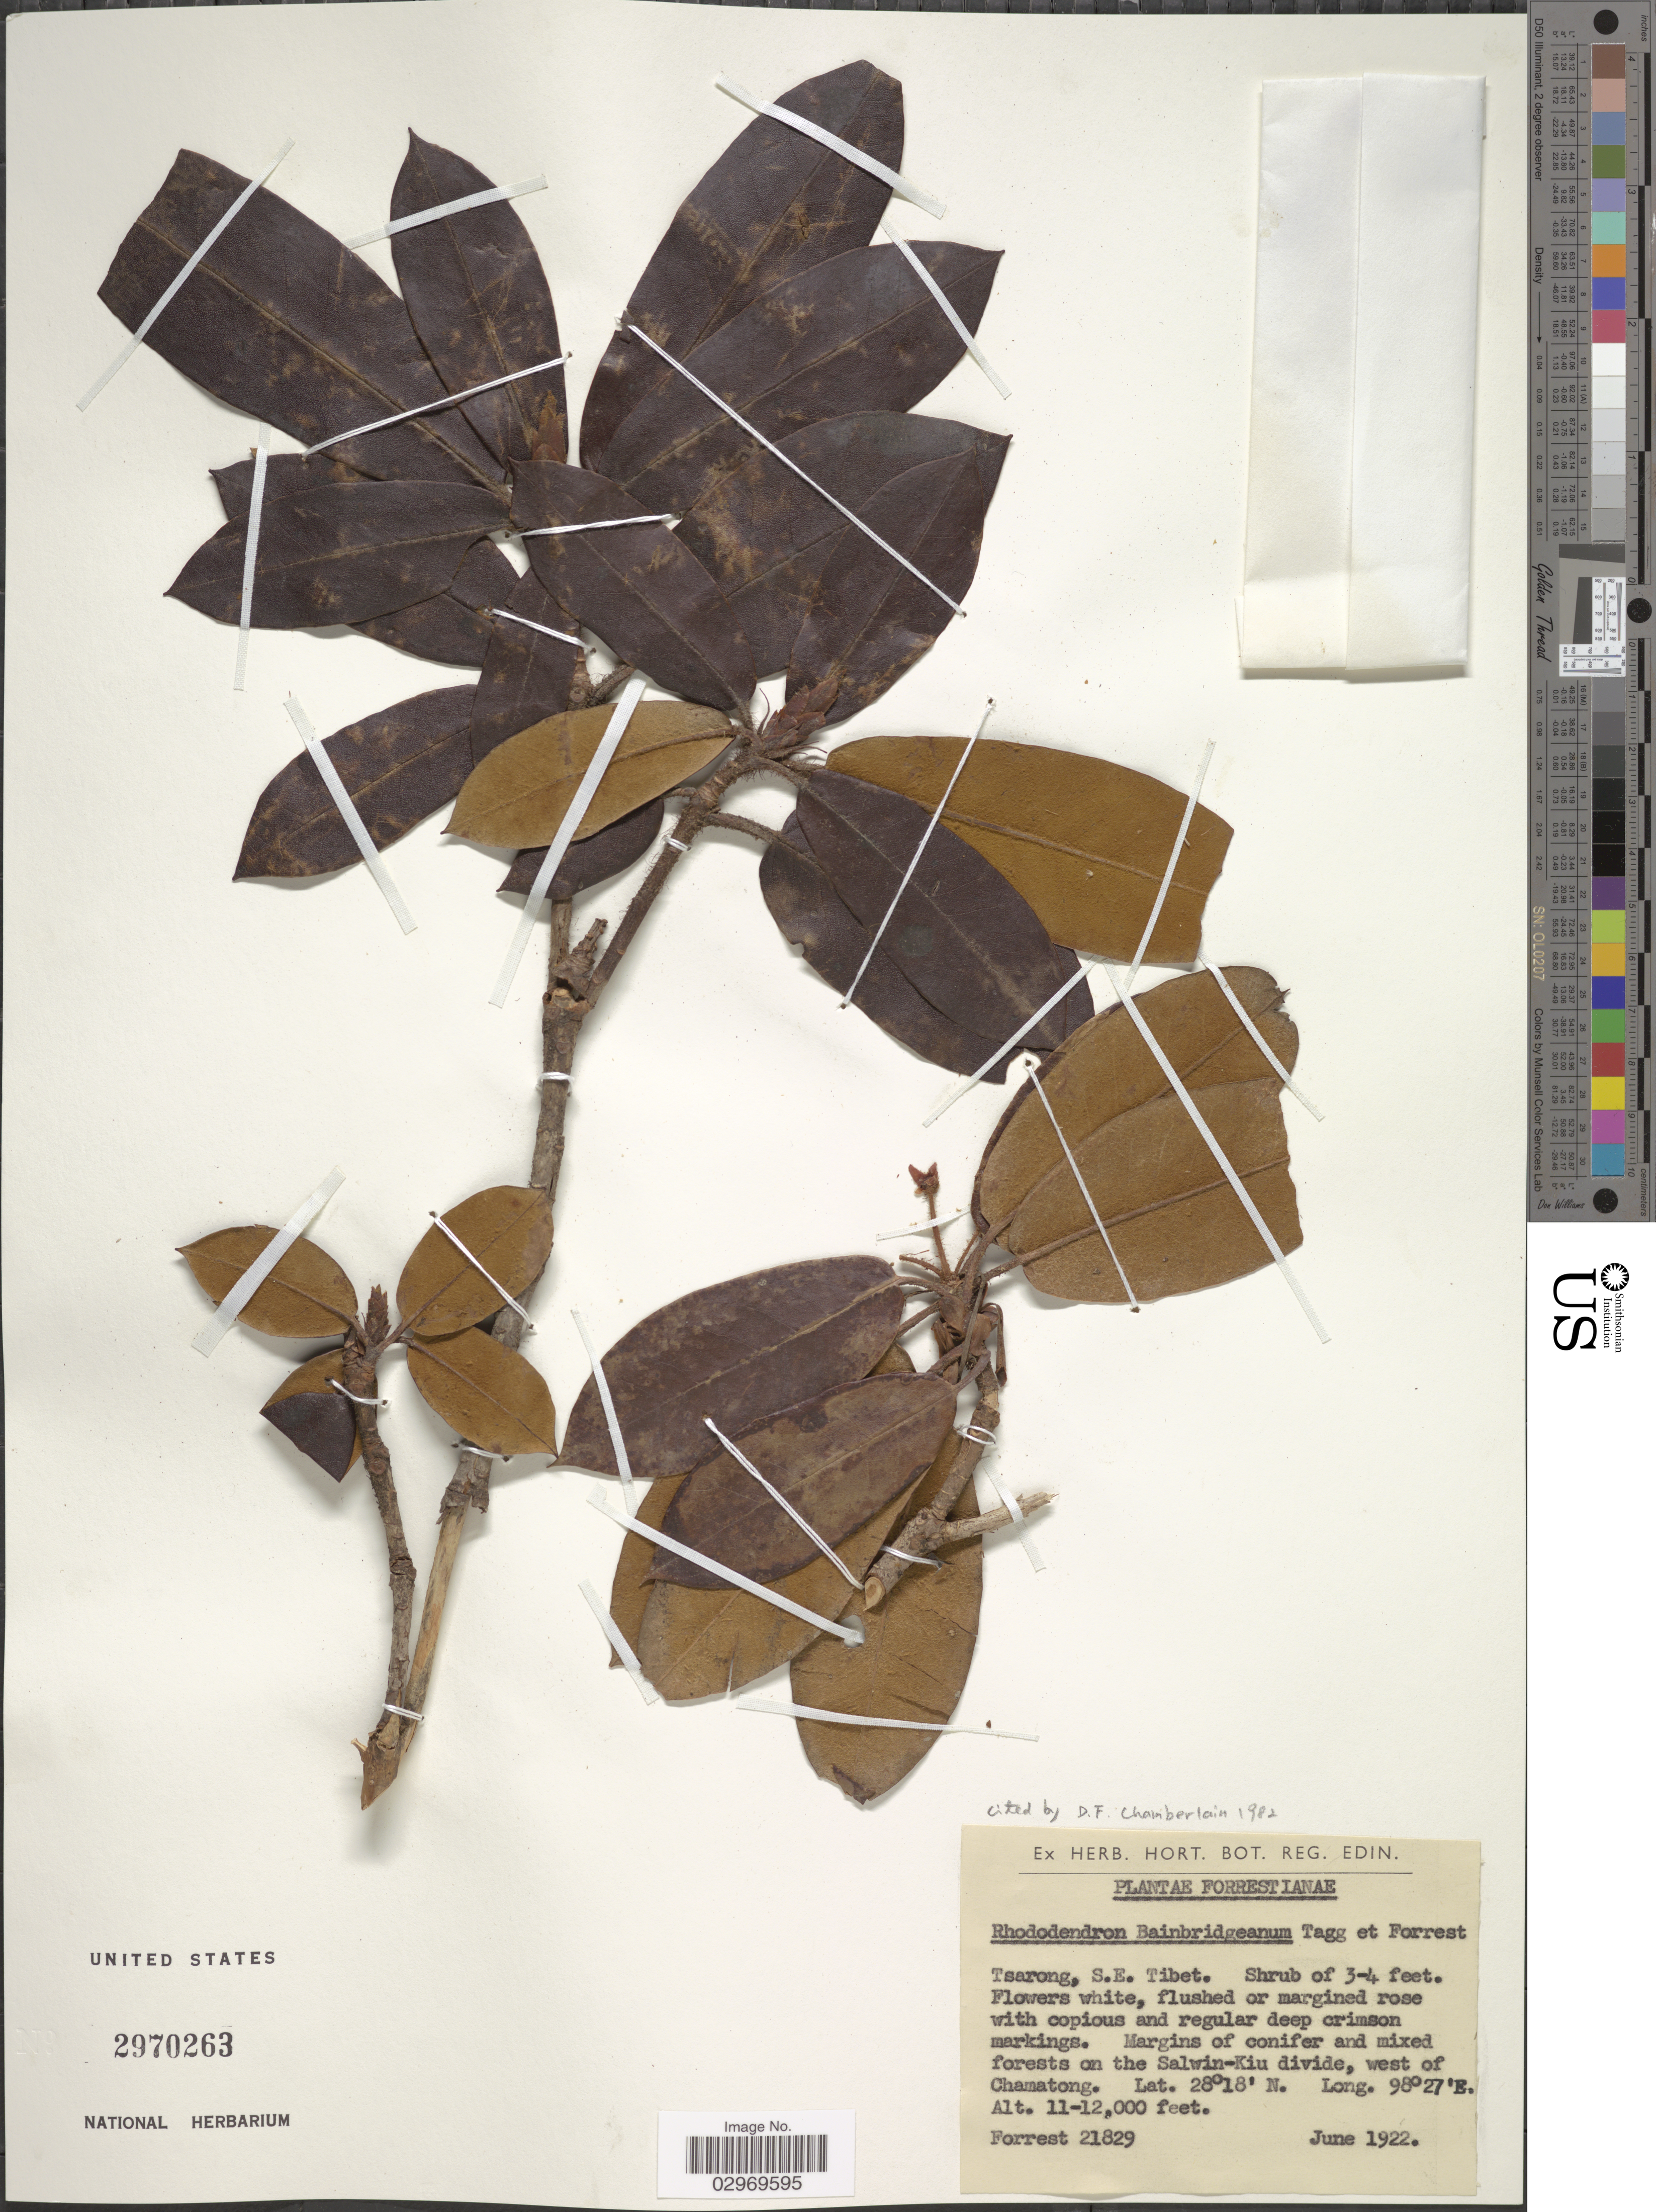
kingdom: Plantae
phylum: Tracheophyta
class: Magnoliopsida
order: Ericales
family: Ericaceae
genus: Rhododendron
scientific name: Rhododendron bainbridgeanum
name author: Tagg & Forrest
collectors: -. Forrest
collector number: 21829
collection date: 1922-06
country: China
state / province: Xizang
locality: Tsarong, S.E. Tibet, Margins of conifer and mixed forests on the Salwin-Kiu divide, west of Chamatong.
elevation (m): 3353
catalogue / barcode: US 2970263